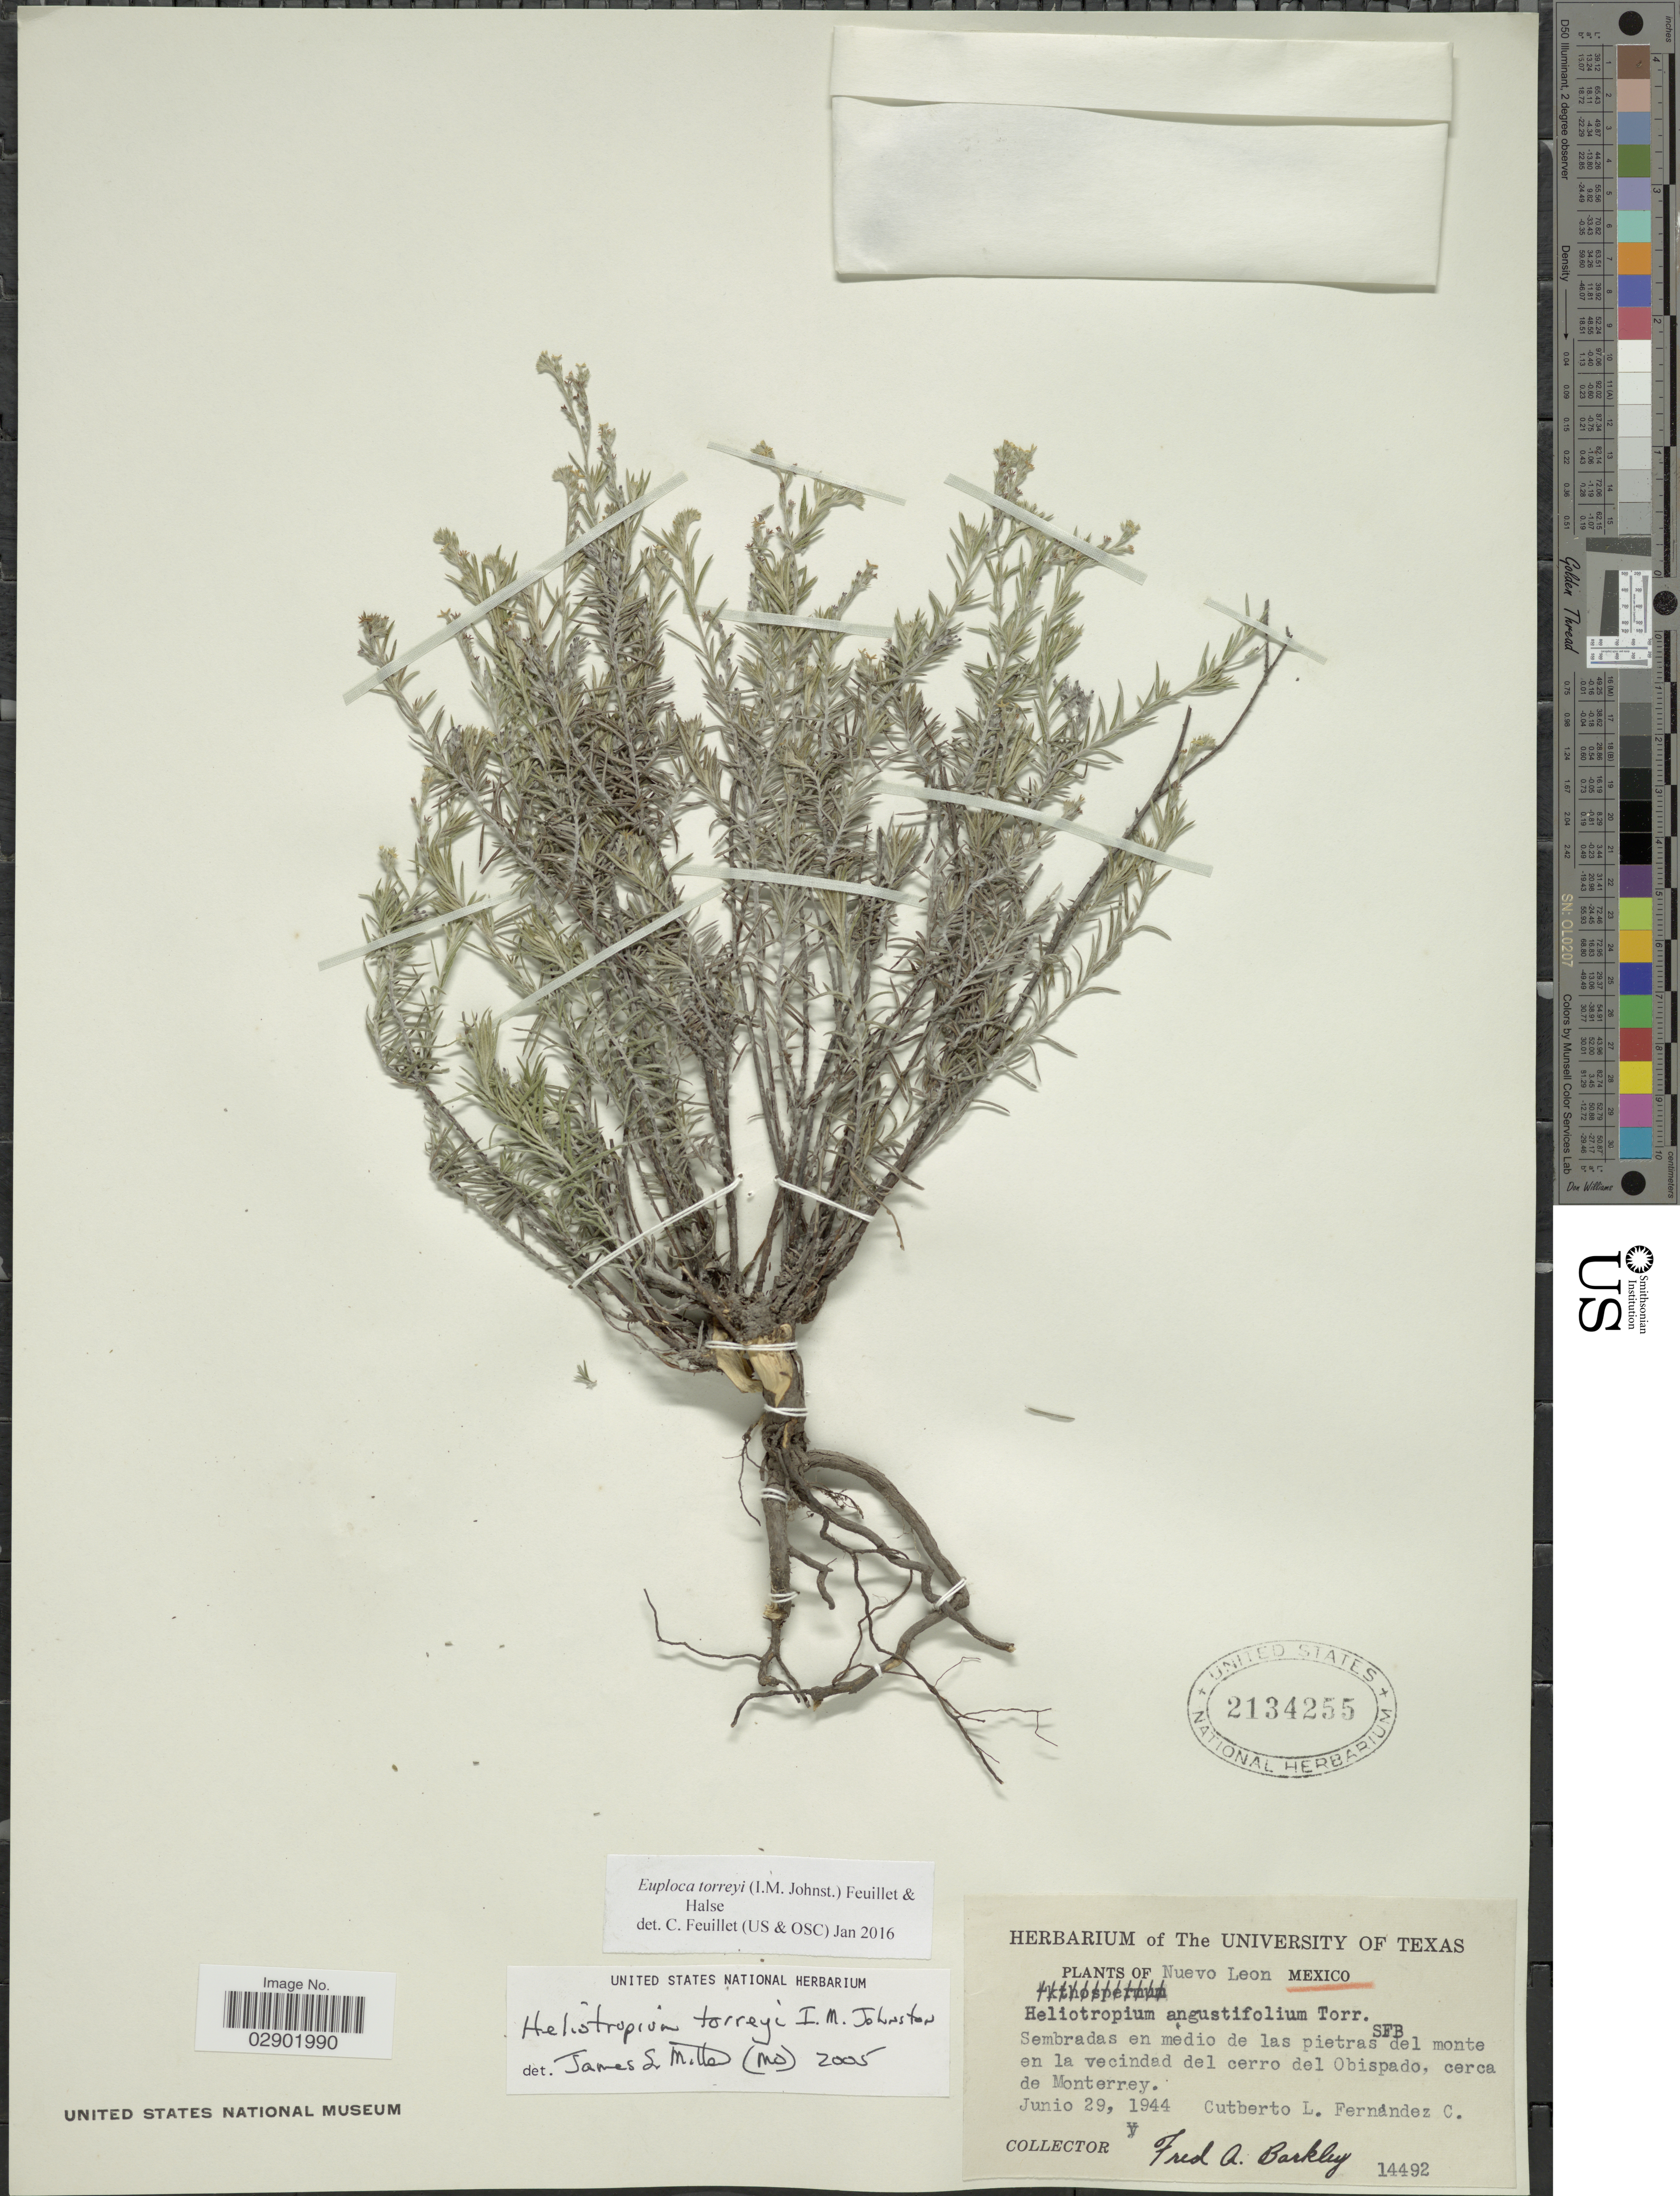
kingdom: Plantae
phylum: Tracheophyta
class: Magnoliopsida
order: Boraginales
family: Heliotropiaceae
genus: Euploca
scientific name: Euploca torreyi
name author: (I.M. Johnst.) Feuillet & Halse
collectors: C. L. Fernández C. & F. A. Barkley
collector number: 14492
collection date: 1944-06-29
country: Mexico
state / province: Nuevo León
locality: Sembradas en medio de las pietras del monte en la vecindad del cerro del Obispado, cerca de Monterrey.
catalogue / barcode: US 2134255